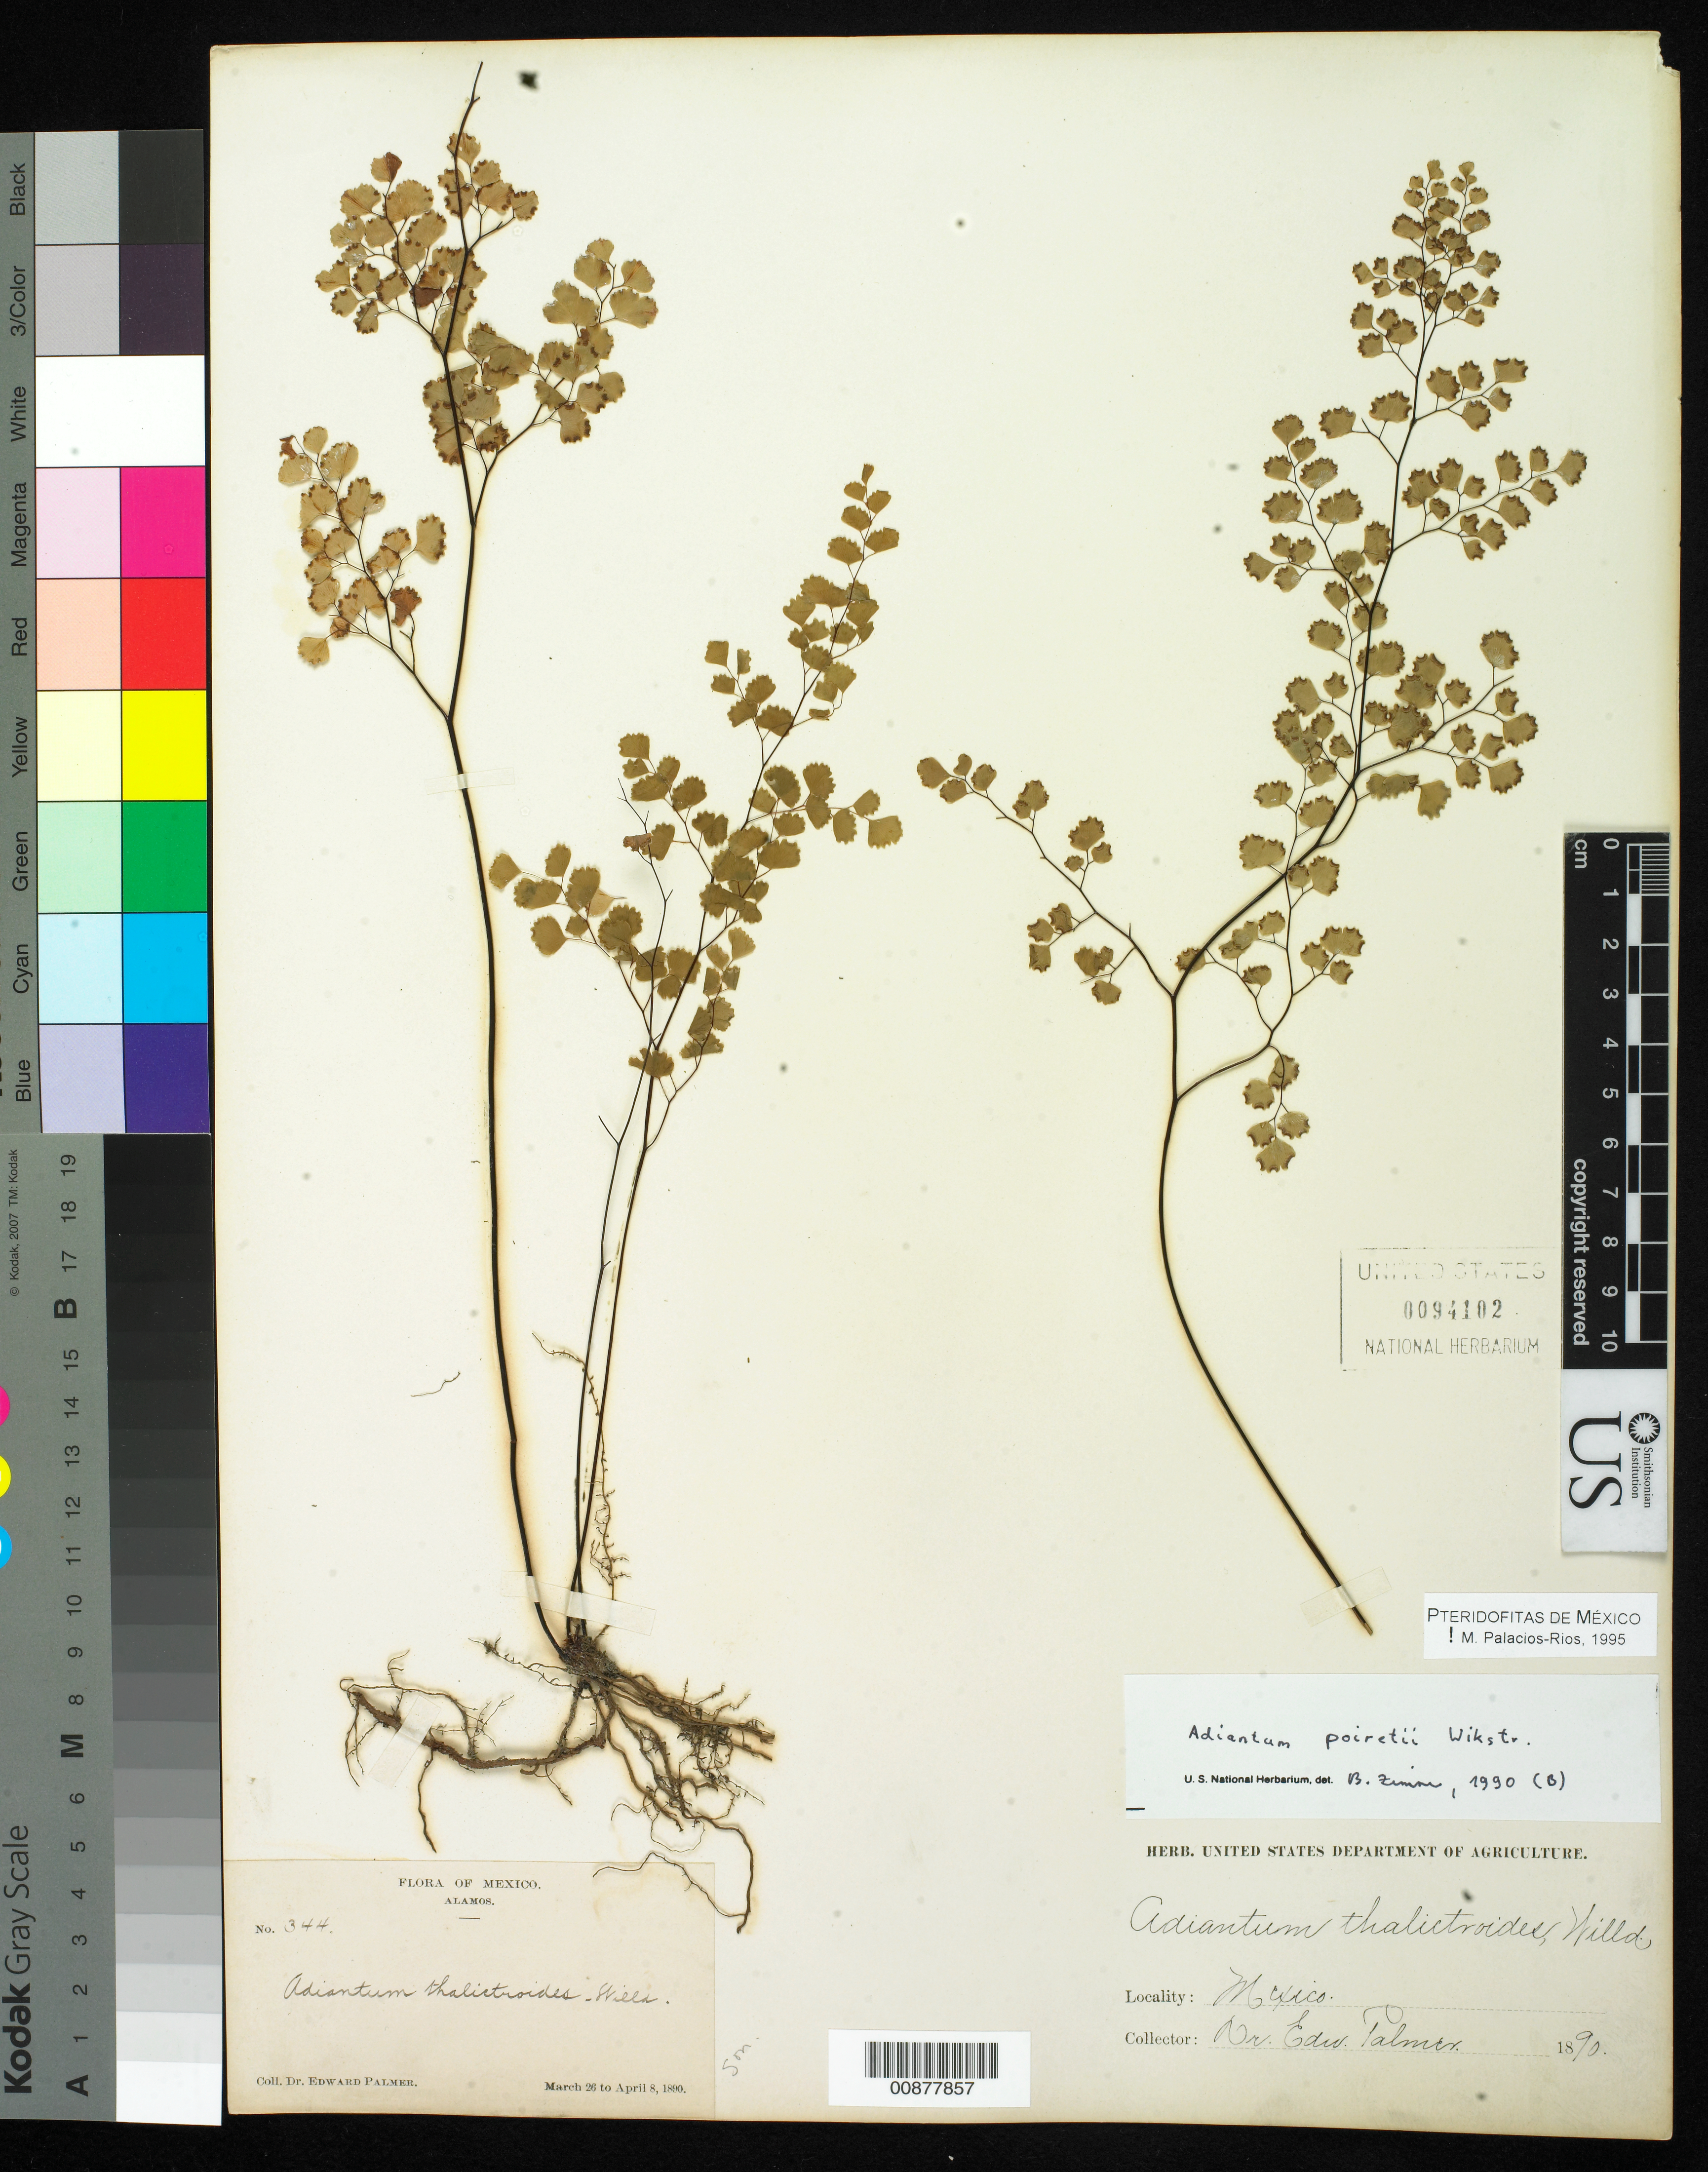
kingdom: Plantae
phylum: Tracheophyta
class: Polypodiopsida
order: Polypodiales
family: Pteridaceae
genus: Adiantum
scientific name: Adiantum poiretii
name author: Wikstr.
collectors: E. Palmer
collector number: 344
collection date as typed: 26 Mar 1890 to 08 Apr 1890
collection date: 1890-03-26/1890-04-08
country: Mexico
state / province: Sonora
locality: Alamos, Sonora.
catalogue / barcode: US 94102